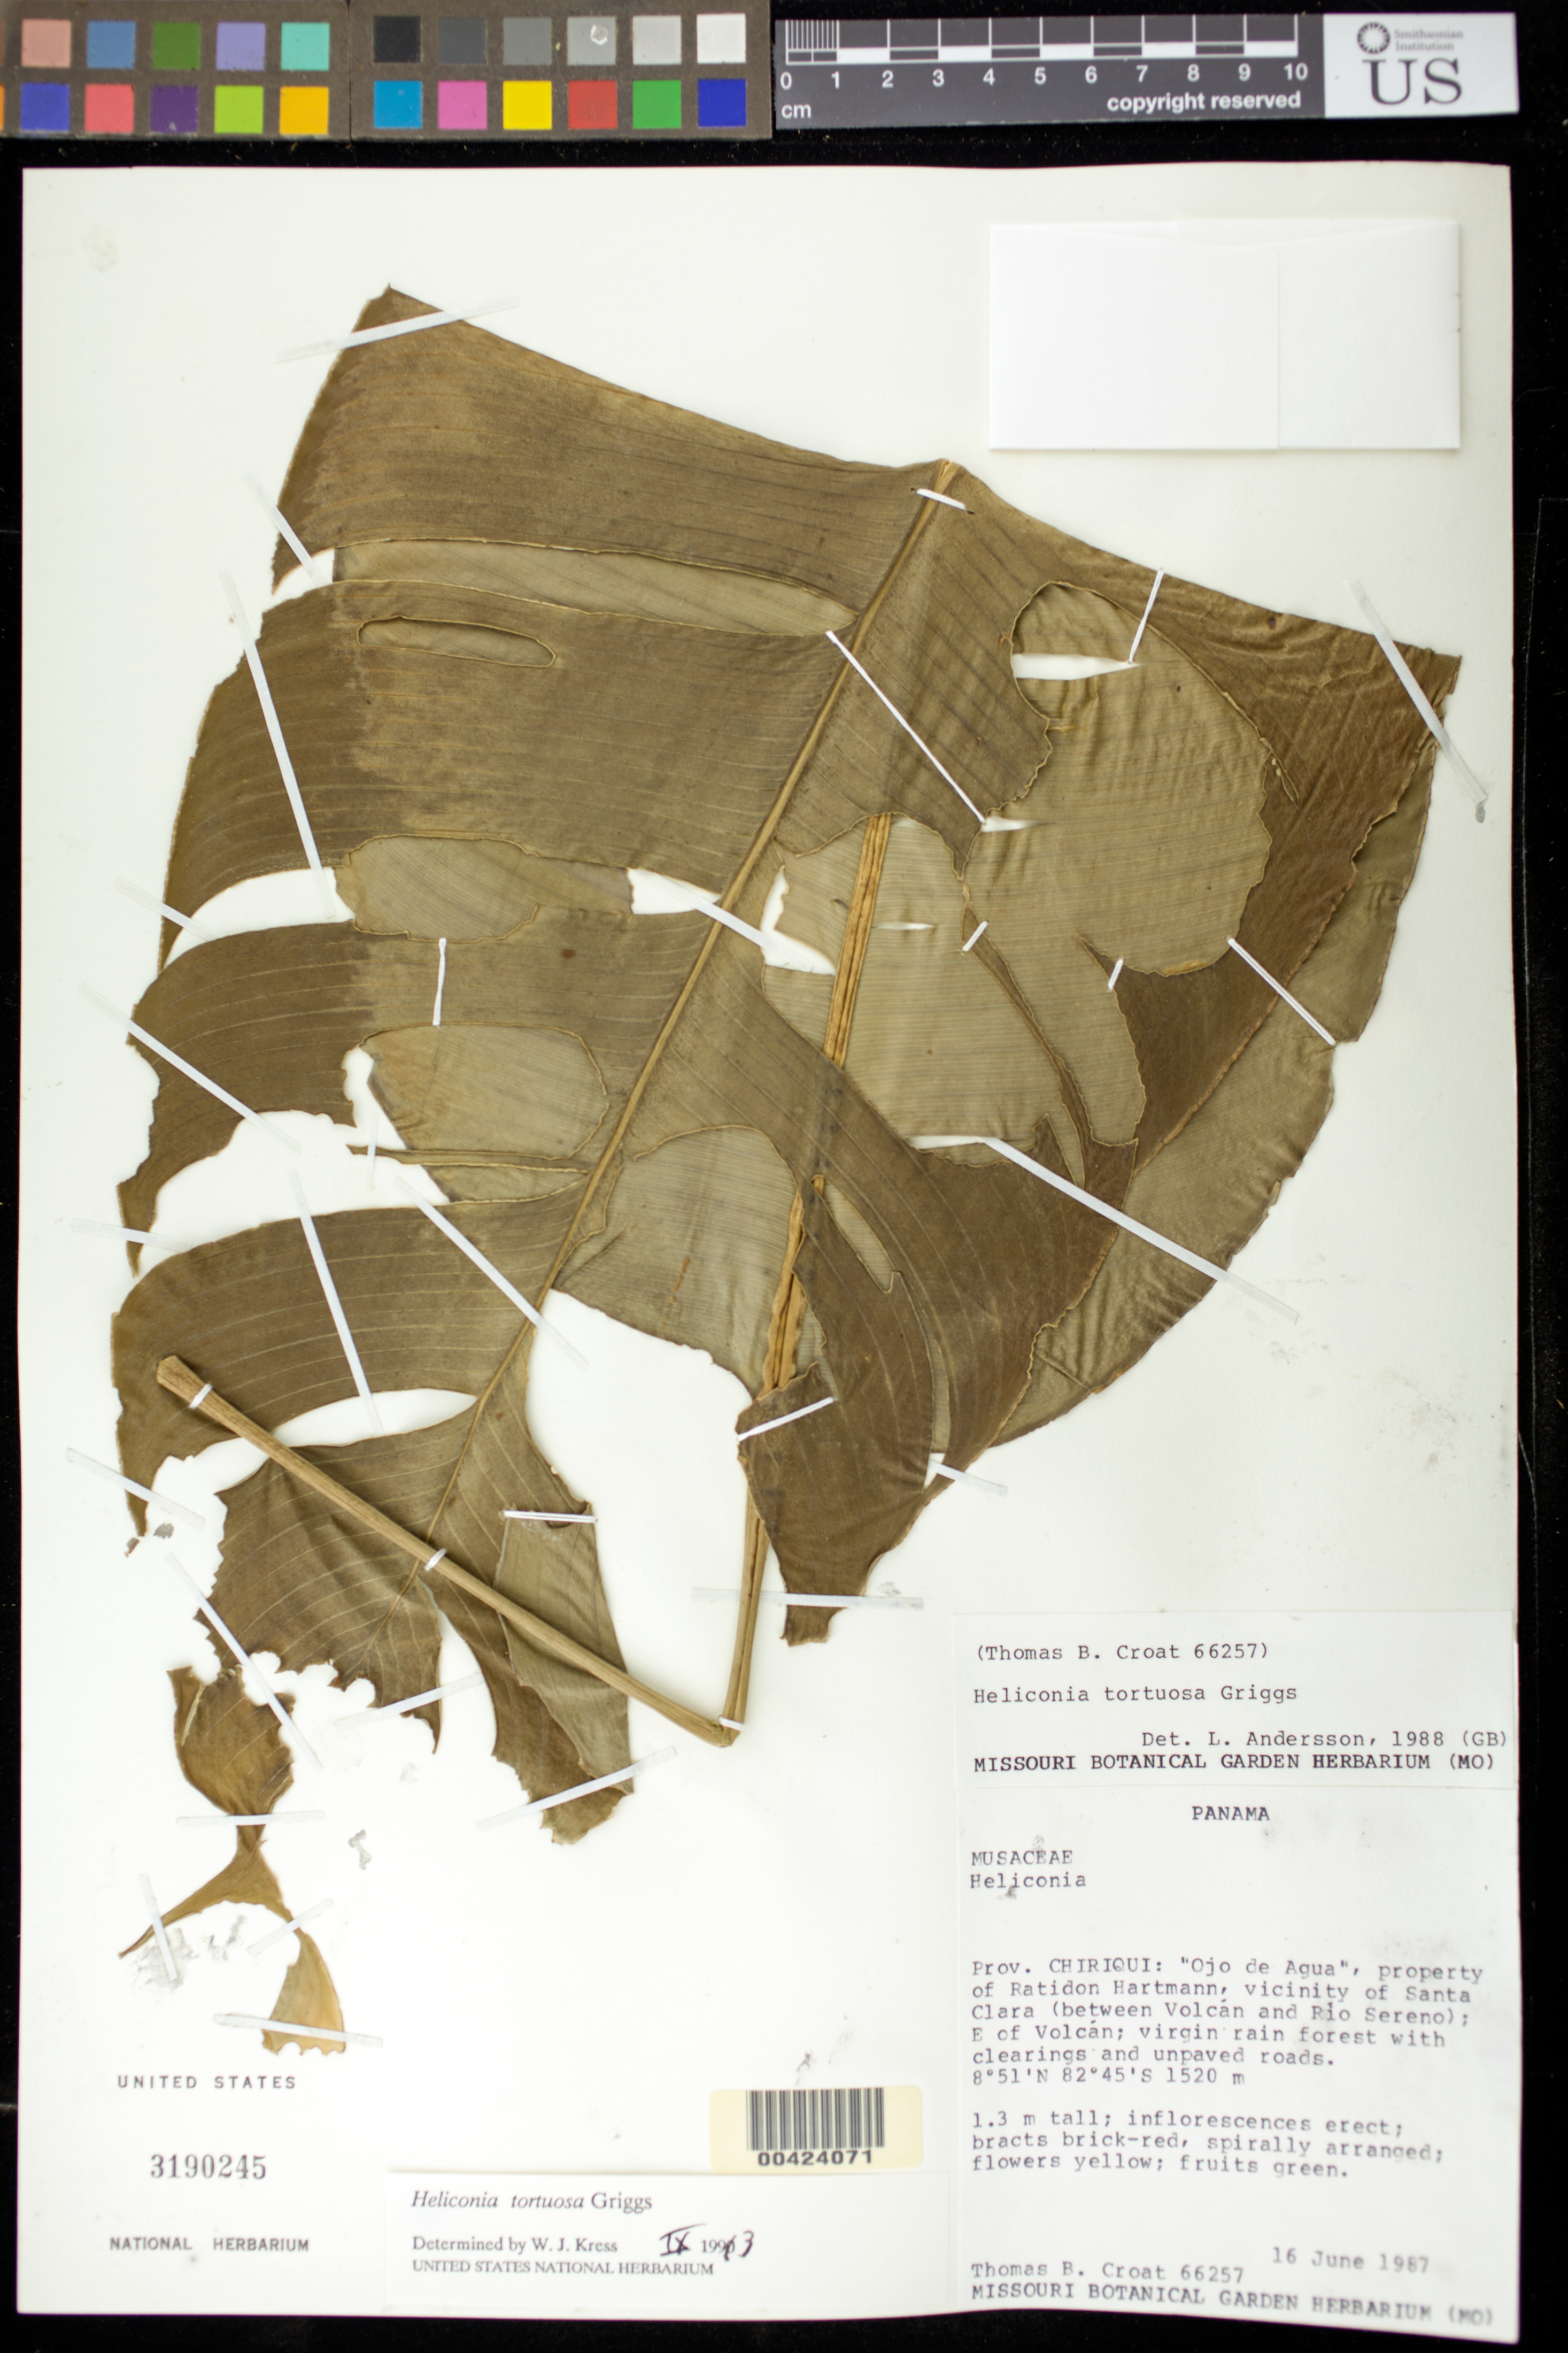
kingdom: Plantae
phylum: Tracheophyta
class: Liliopsida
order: Zingiberales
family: Heliconiaceae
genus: Heliconia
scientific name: Heliconia tortuosa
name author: R.F. Griggs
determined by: Kress, W. J., (US), Smithsonian Institution - National Museum of Natural History (UNITED STATES)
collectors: T. B. Croat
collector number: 66257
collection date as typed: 16 Jun 1987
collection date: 1987-06-16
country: Panama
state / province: Chiriquí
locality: Santa Clara, vicinity of ; (between Volcan and Rio Sereno); "Ojo de Agua", property of Ratidon Hartmann; E of Volcan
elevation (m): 1520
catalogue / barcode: US 3190245